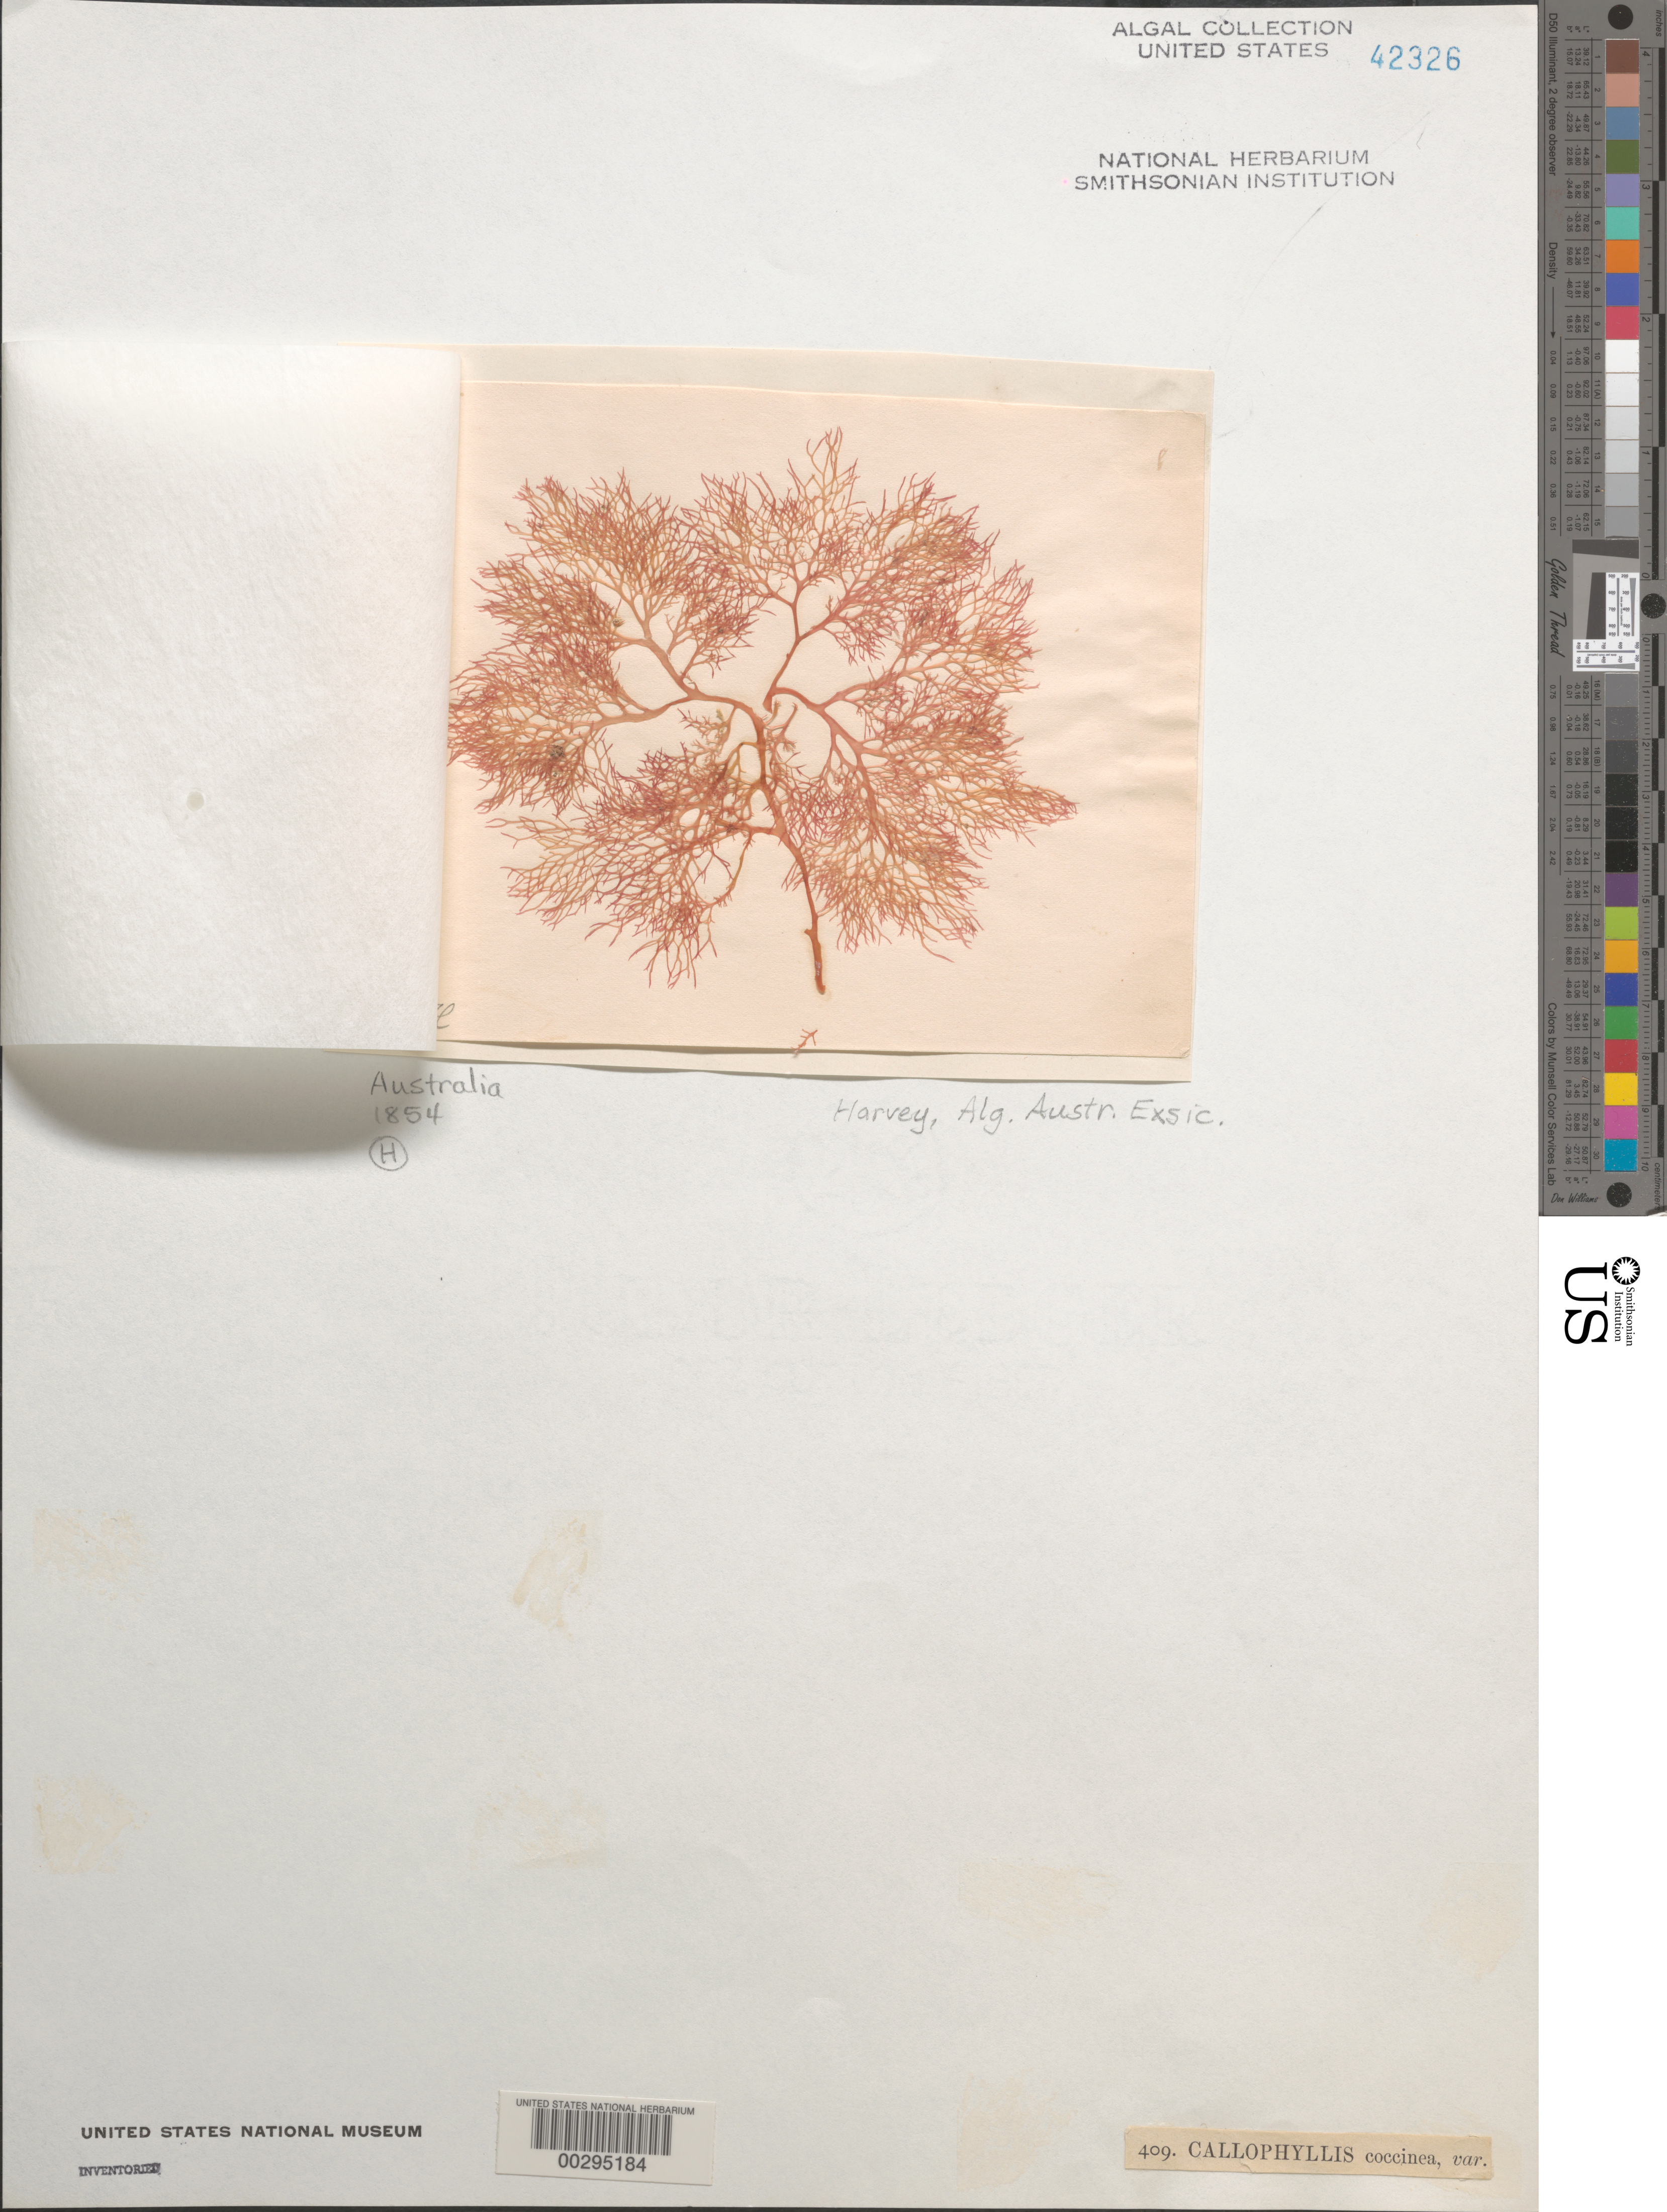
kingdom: Plantae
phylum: Rhodophyta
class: Florideophyceae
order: Gigartinales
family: Kallymeniaceae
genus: Callophyllis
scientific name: Callophyllis rangiferina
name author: (R.Brown ex Turner) Womersley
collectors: W. Harvey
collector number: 409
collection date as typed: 1854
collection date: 1854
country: Australia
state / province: Western Australia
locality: Princess Royal Harbor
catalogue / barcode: US 42326